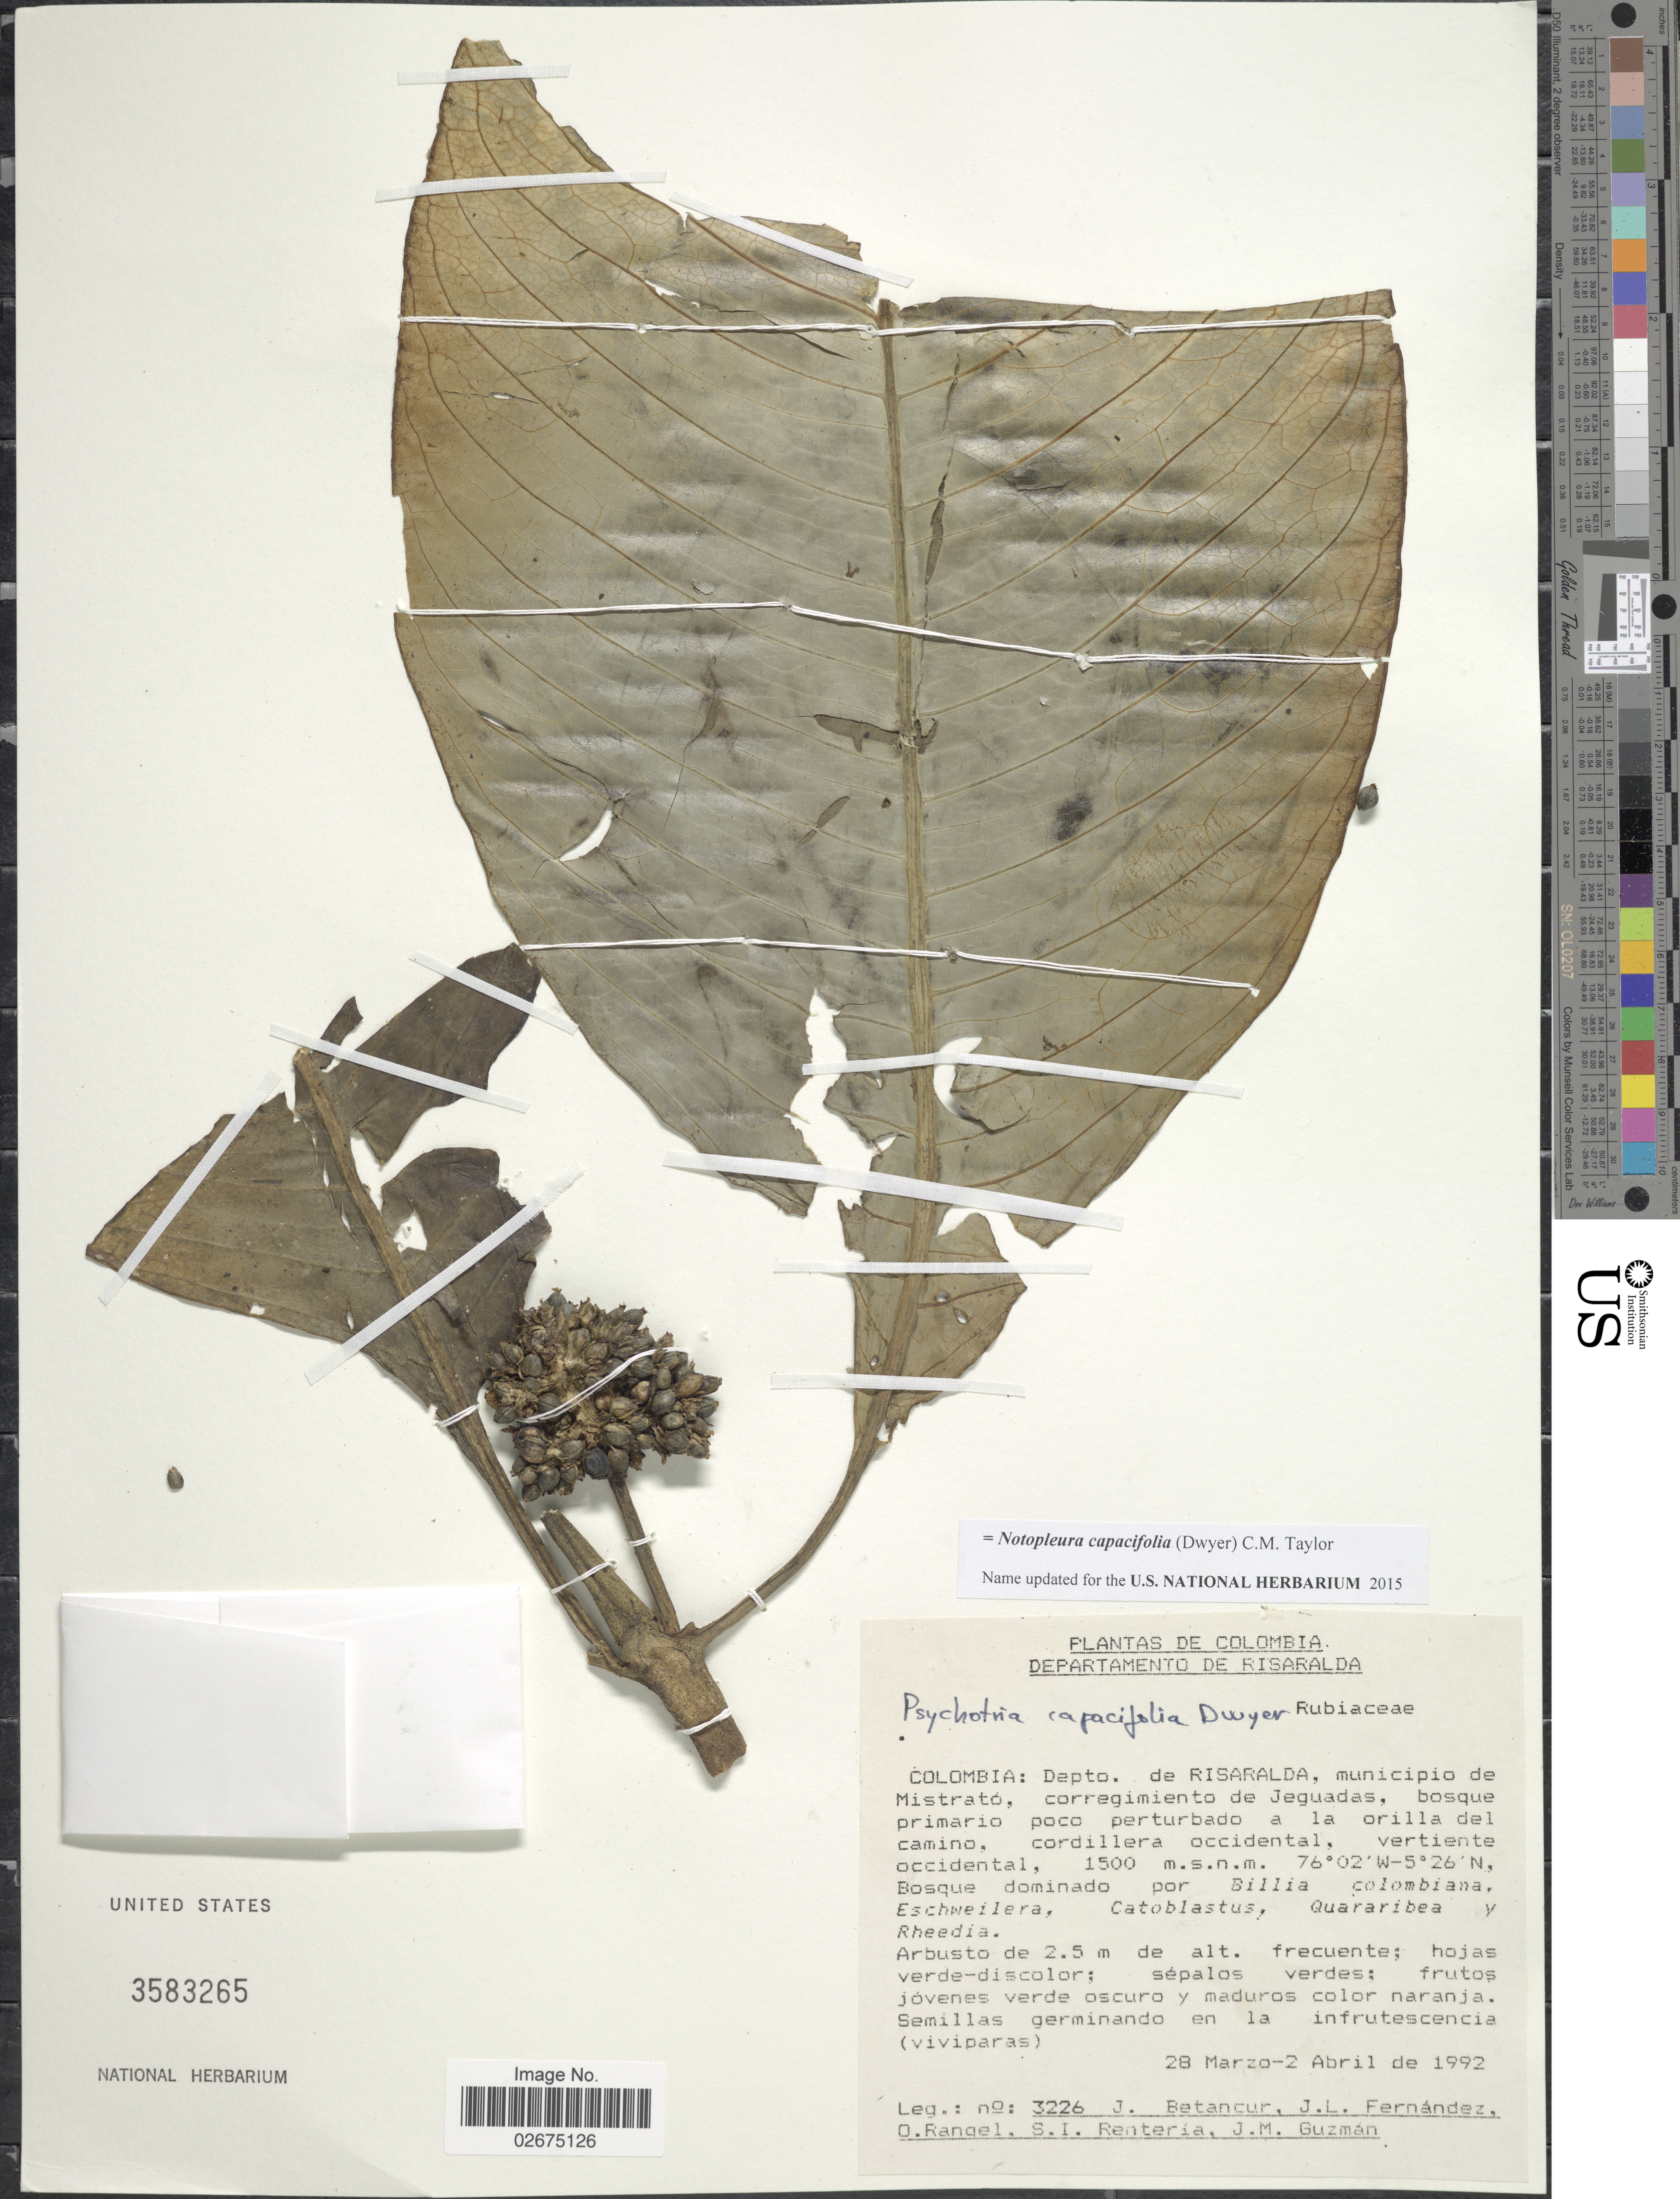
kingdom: Plantae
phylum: Tracheophyta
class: Magnoliopsida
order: Gentianales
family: Rubiaceae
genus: Notopleura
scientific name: Notopleura capacifolia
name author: (Dwyer) C.M. Taylor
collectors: J. Betancur, J. Fernandez, O. Rangel, S. Renteria & J. Guzman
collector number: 3226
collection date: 1992-03-28/1992-04-02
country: Colombia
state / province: Risaralda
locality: Municipio de Mistrato, corregimiento de Jeguadas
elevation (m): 1500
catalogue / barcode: US 3583265